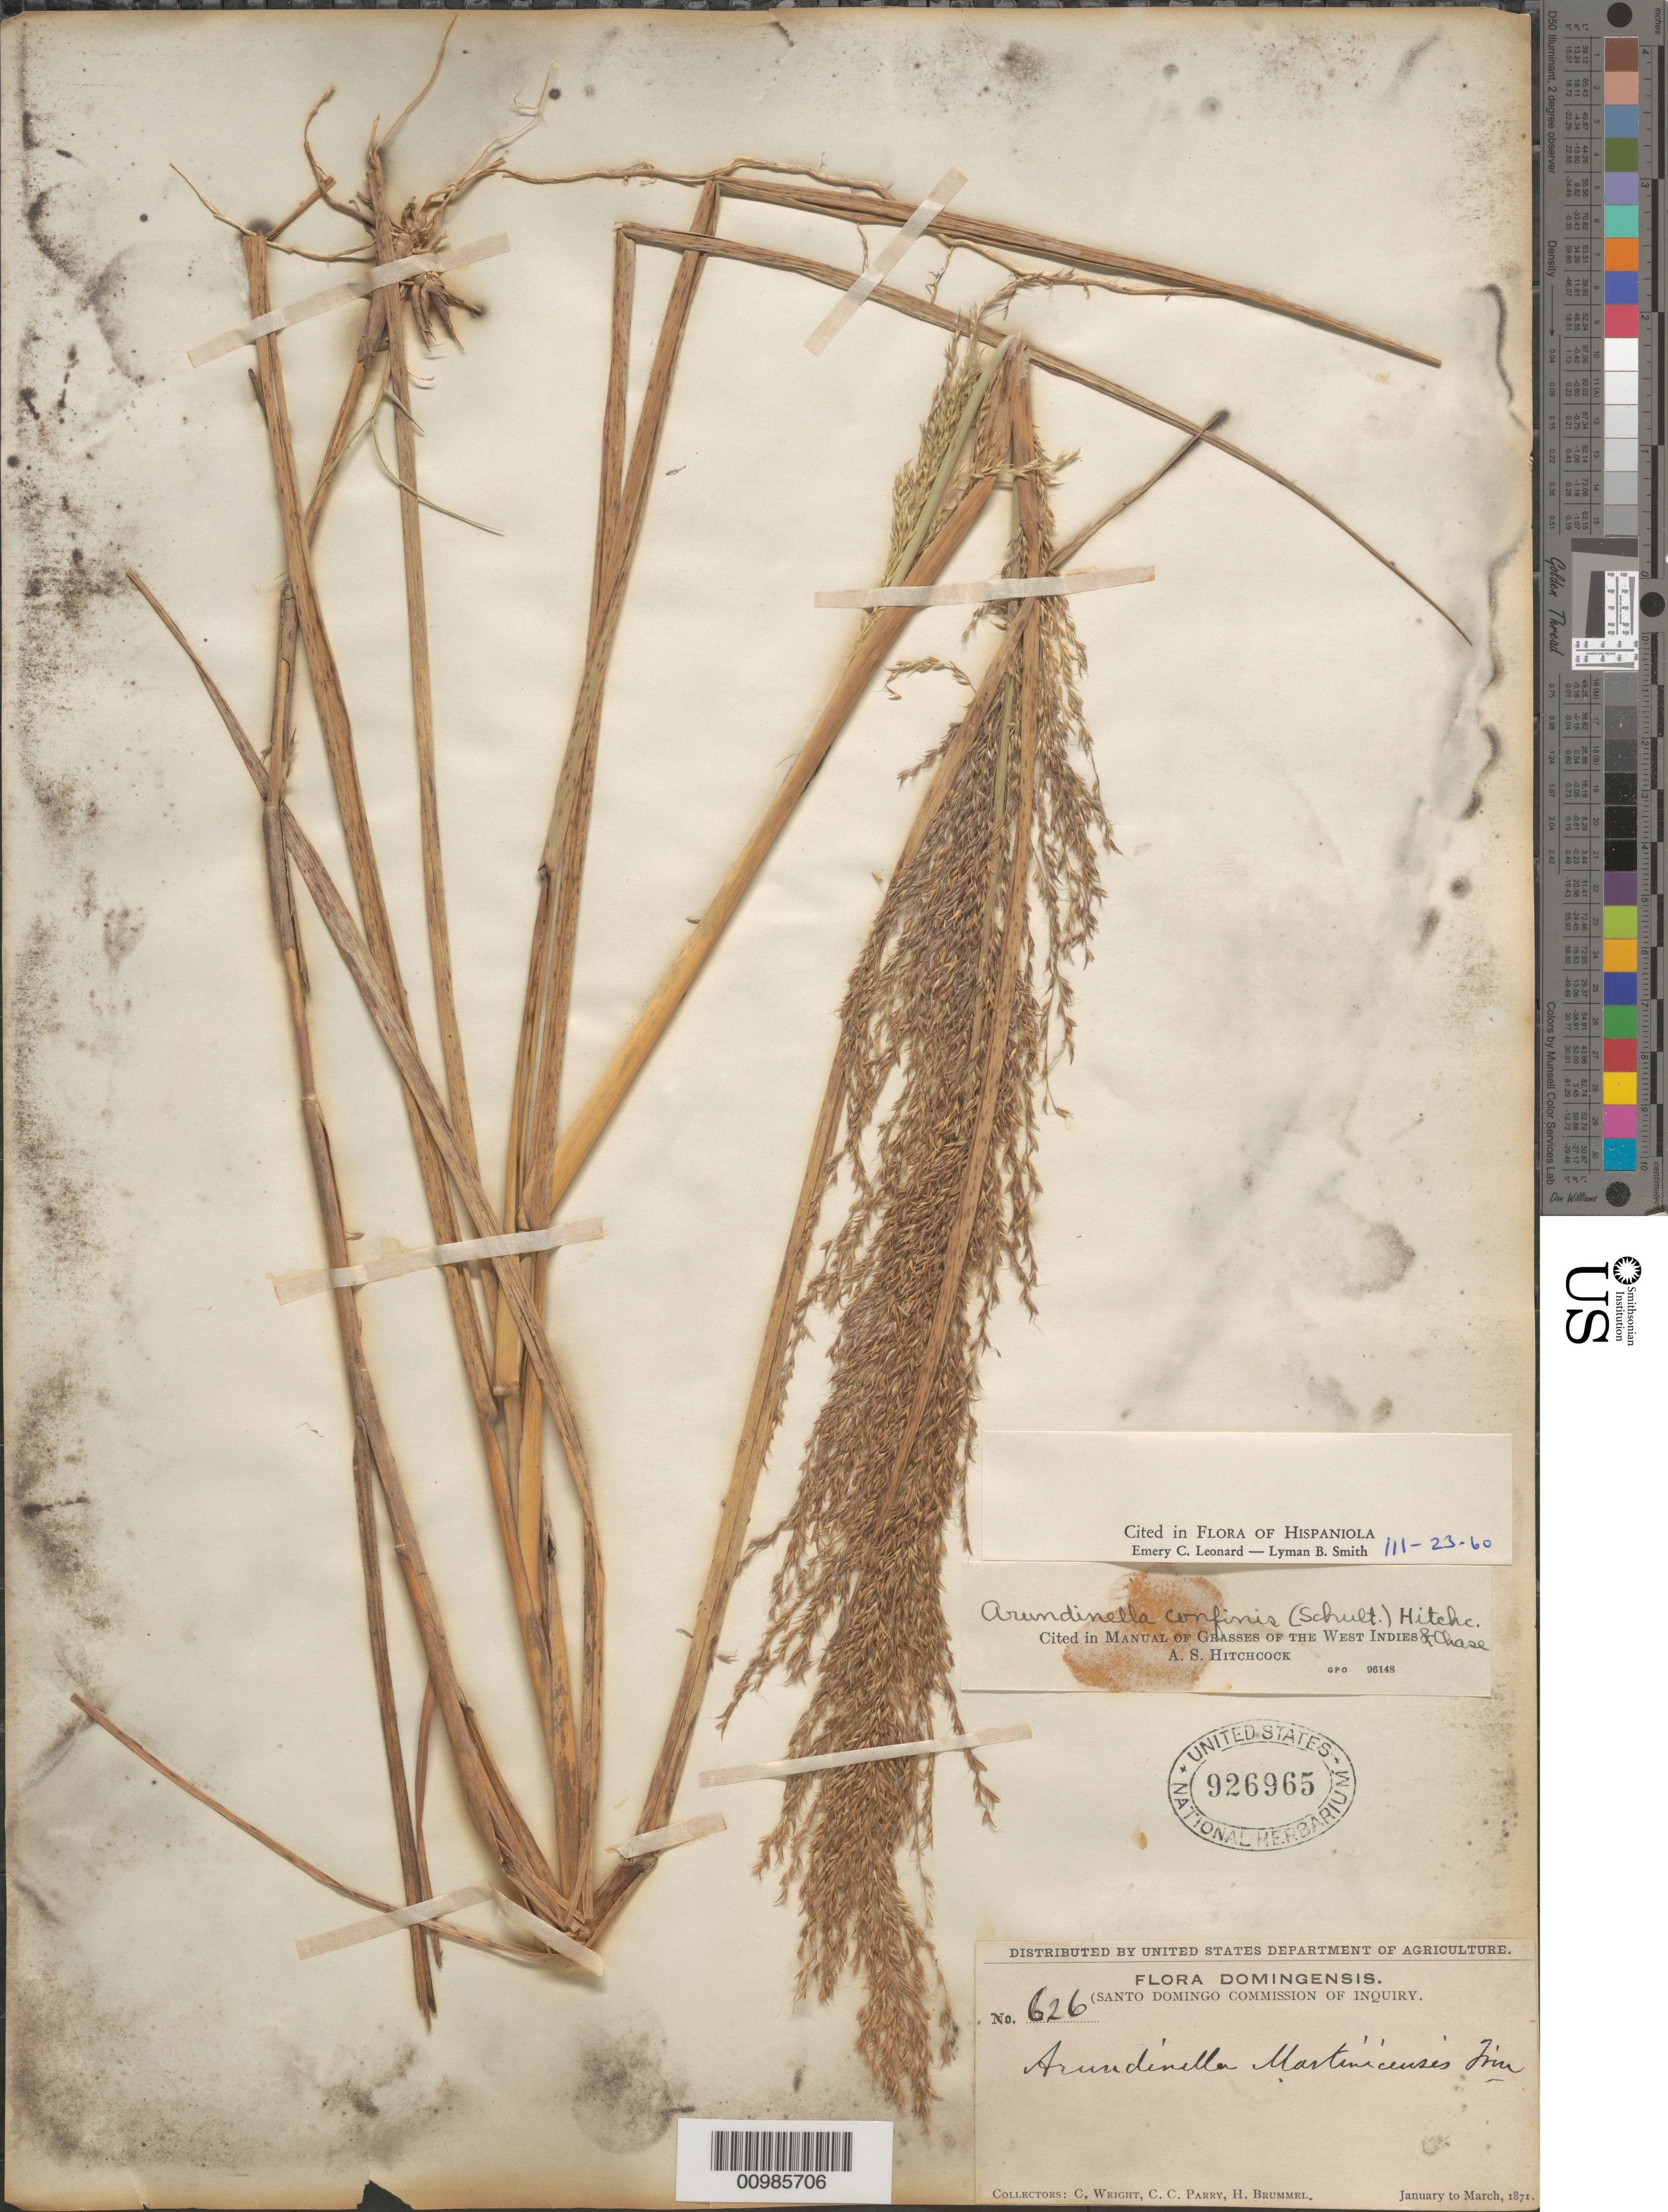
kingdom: Plantae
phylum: Tracheophyta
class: Liliopsida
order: Poales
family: Poaceae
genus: Arundinella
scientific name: Arundinella hispida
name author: (Humb. & Bonpl. ex Willd.) Kuntze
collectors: C. Wright, C. C. Parry & H. Brummel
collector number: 626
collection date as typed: Jan 1871 to -- Mar 1871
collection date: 1871-01/1871-03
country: Dominican Republic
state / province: Distrito Nacional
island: Hispaniola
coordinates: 0 N, 0 E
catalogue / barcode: US 926965